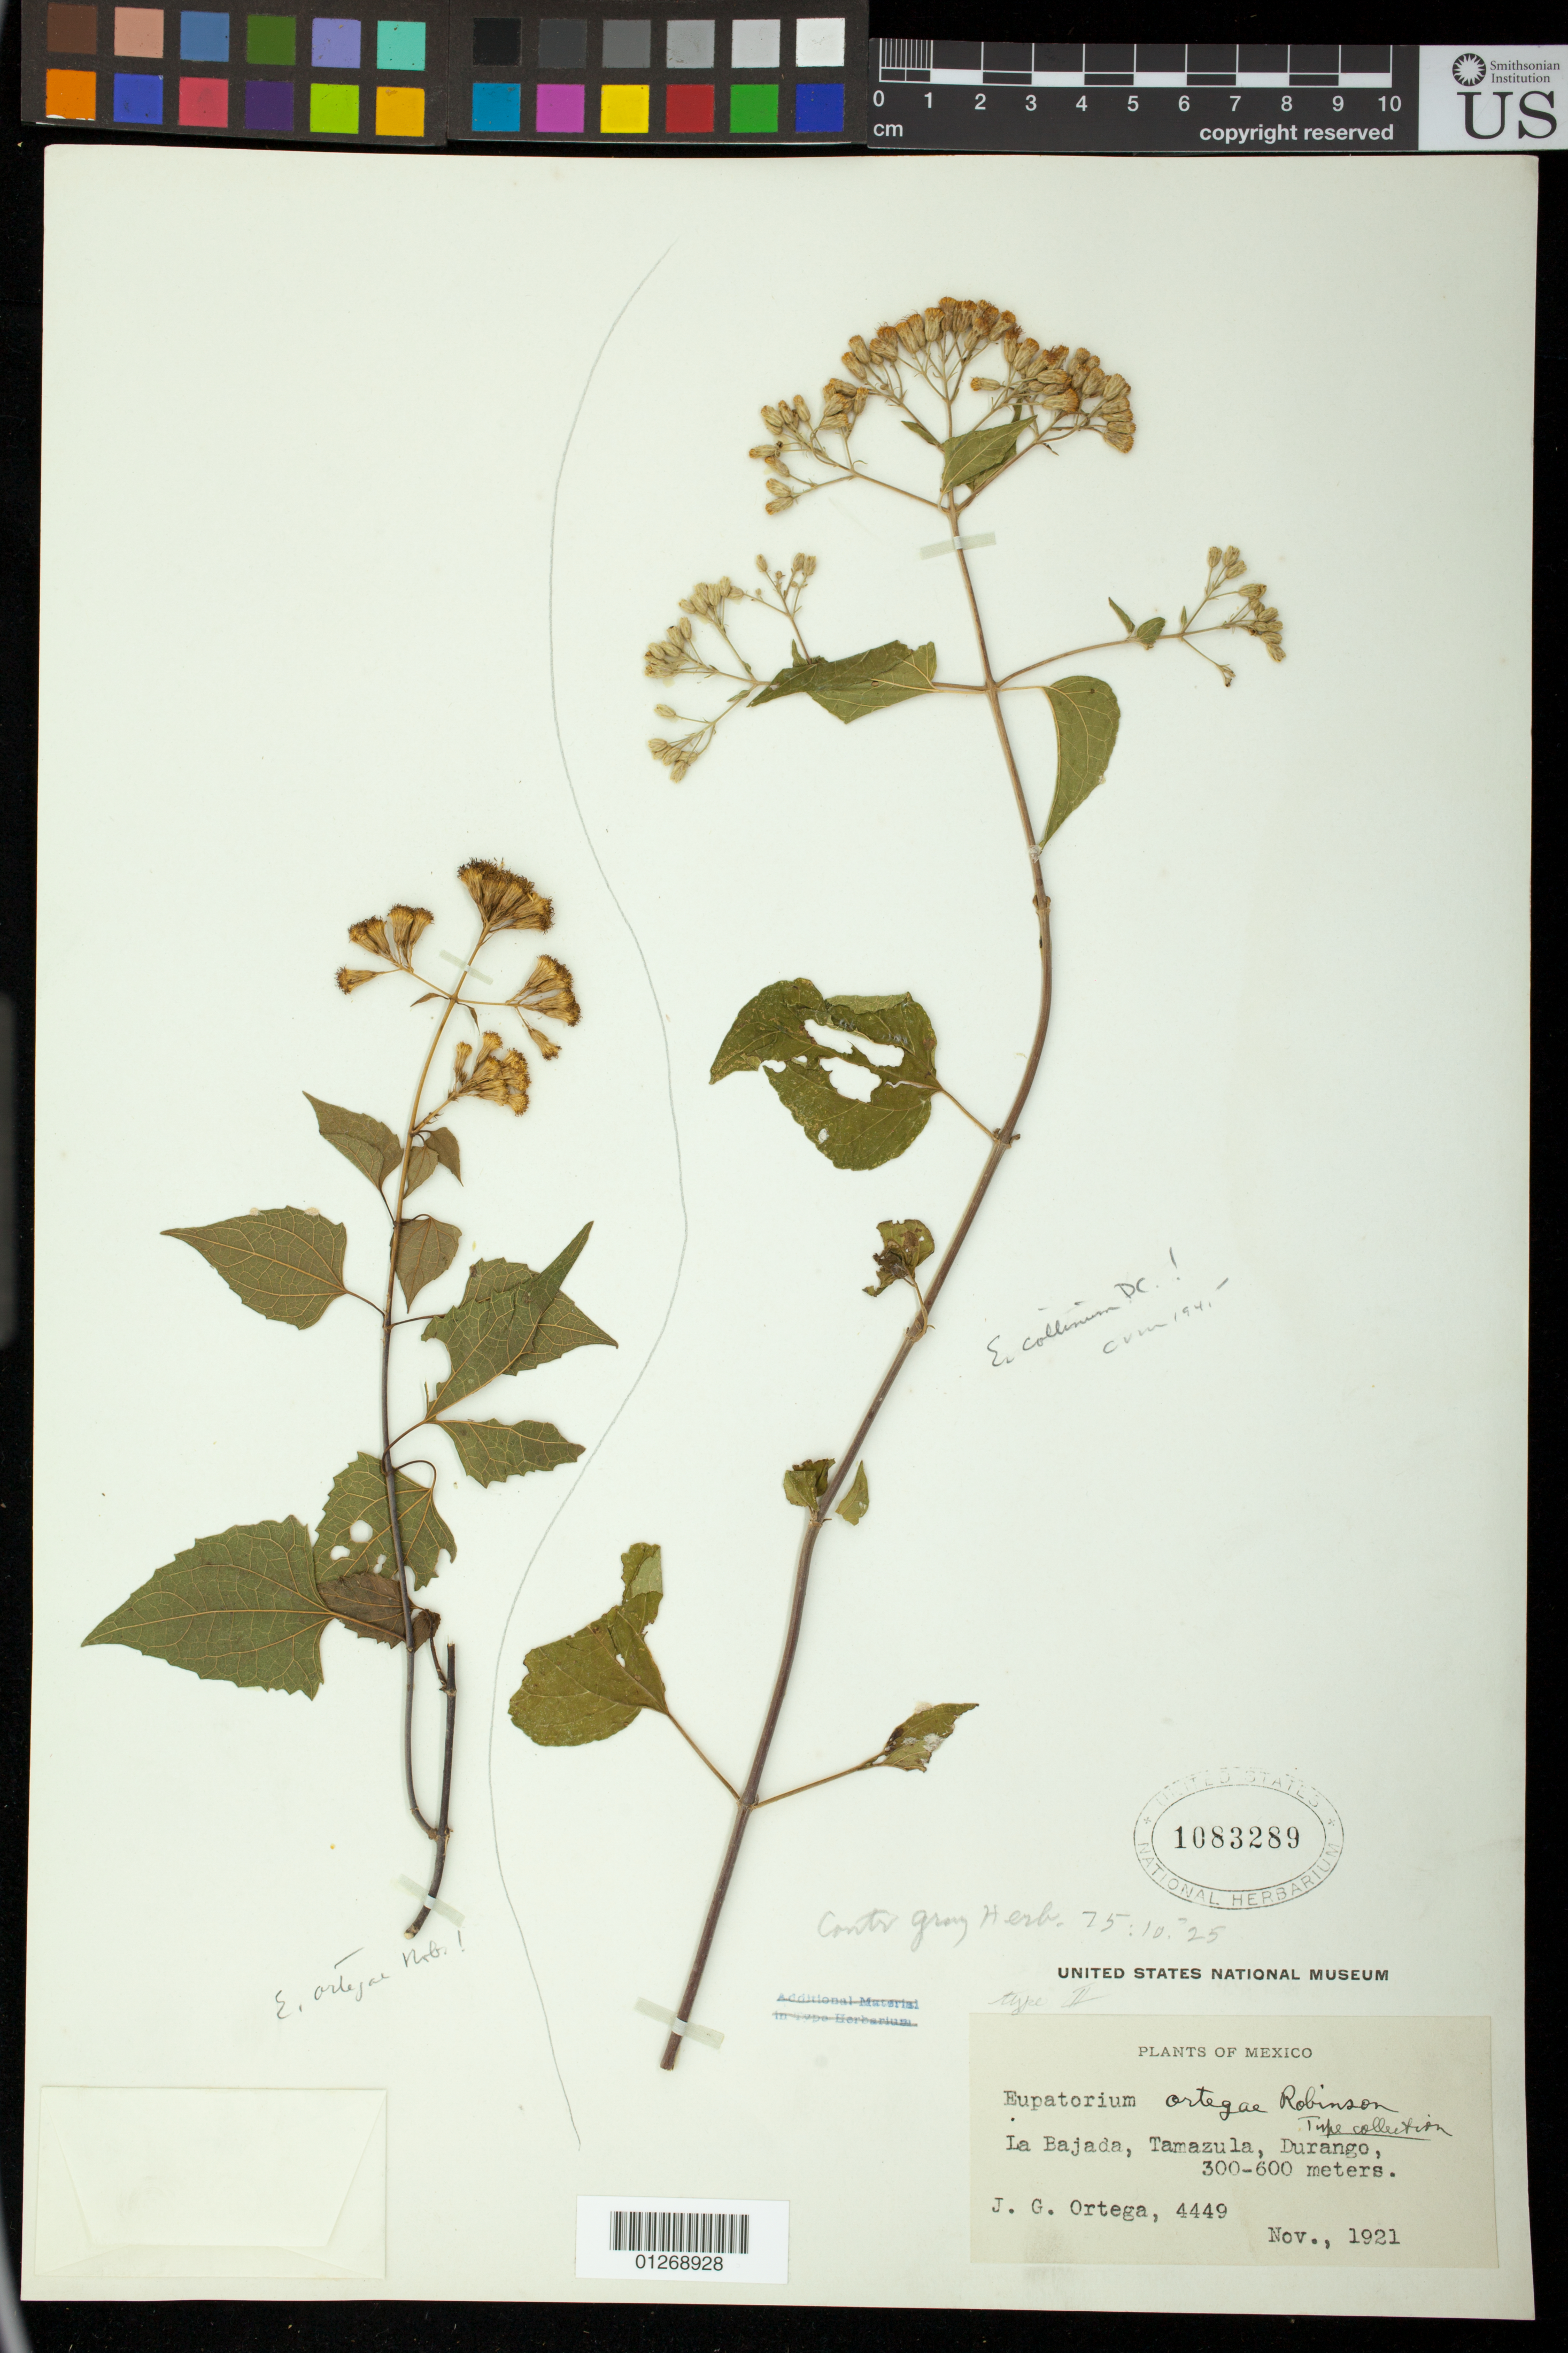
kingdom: Plantae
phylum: Tracheophyta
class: Magnoliopsida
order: Asterales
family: Asteraceae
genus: Eupatorium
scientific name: Eupatorium ortegae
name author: B.L. Rob.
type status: Isotype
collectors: J. Ortega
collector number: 4449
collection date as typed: Nov 1921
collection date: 1921-11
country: Mexico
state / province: Durango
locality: La Bajada, Tamazula, Durango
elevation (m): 300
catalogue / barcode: US 1083289